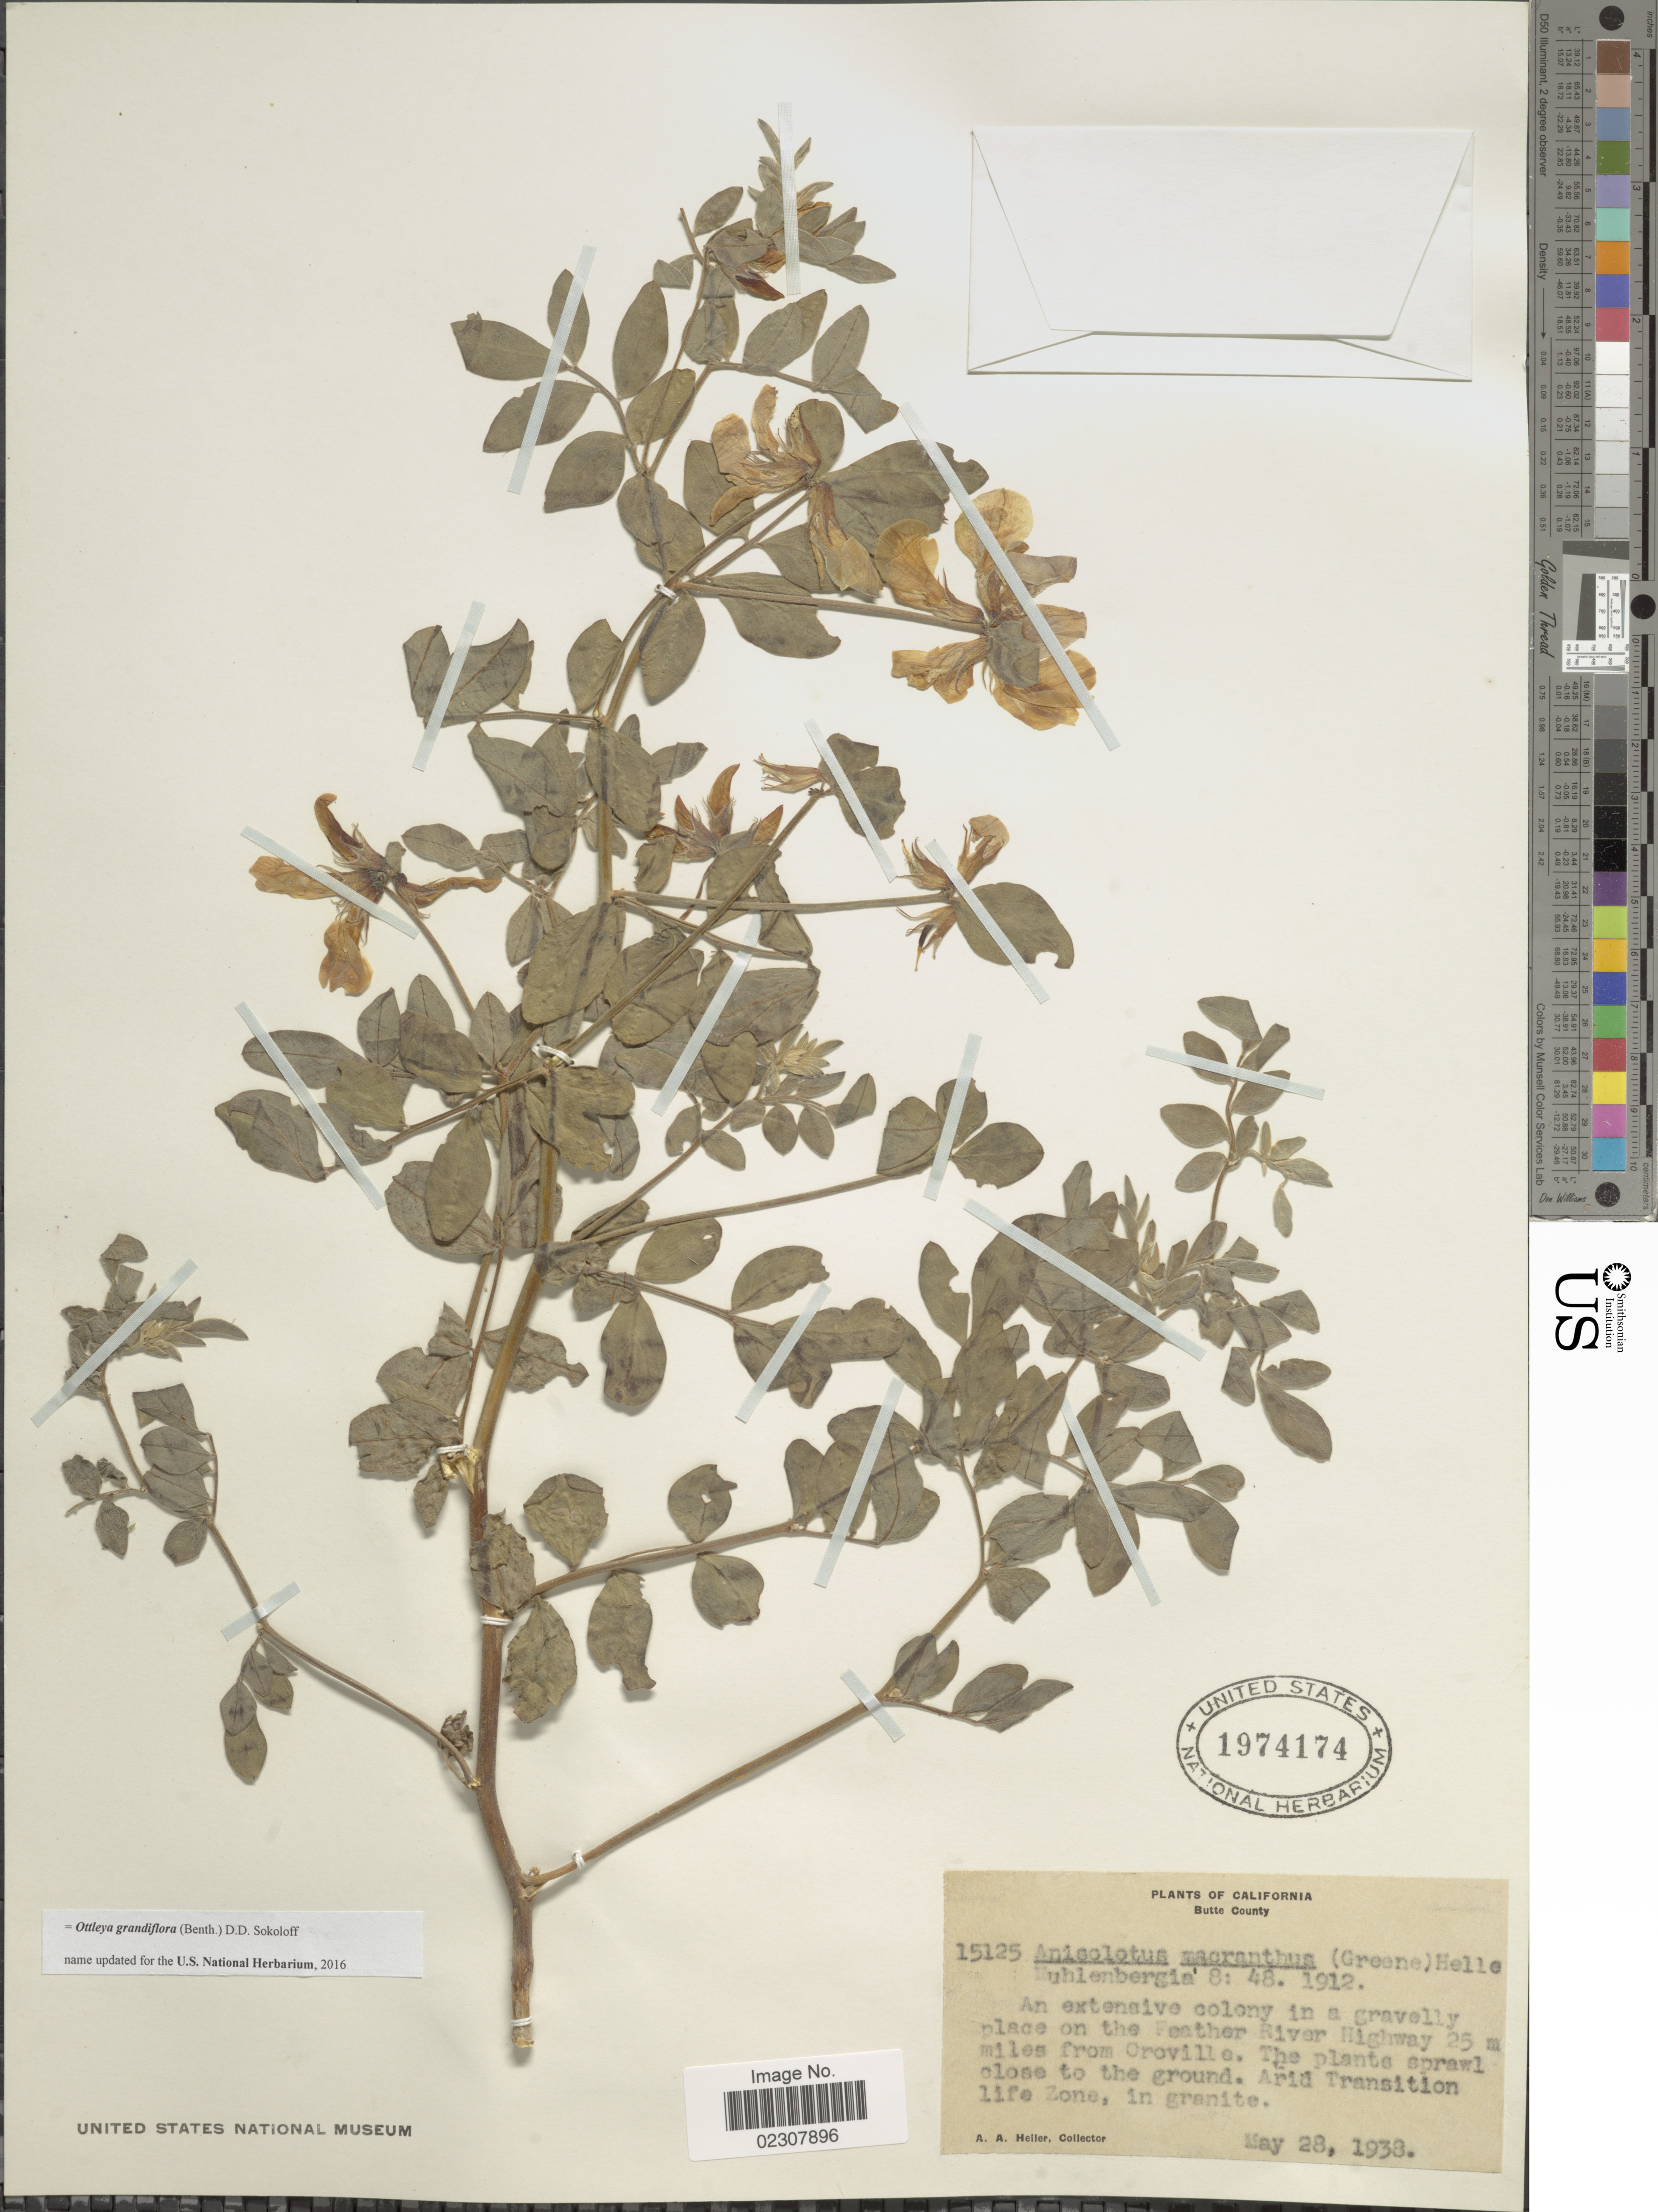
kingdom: Plantae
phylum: Tracheophyta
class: Magnoliopsida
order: Fabales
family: Fabaceae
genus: Ottleya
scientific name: Ottleya grandiflora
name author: (Benth.) D.D. Sokoloff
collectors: A. A. Heller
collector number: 15125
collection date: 1938-05-28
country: United States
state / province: California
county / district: Butte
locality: Butte County, on the Feather River Highway 25 miles from Oroville, Arid Transition life Zone.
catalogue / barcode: US 1974174